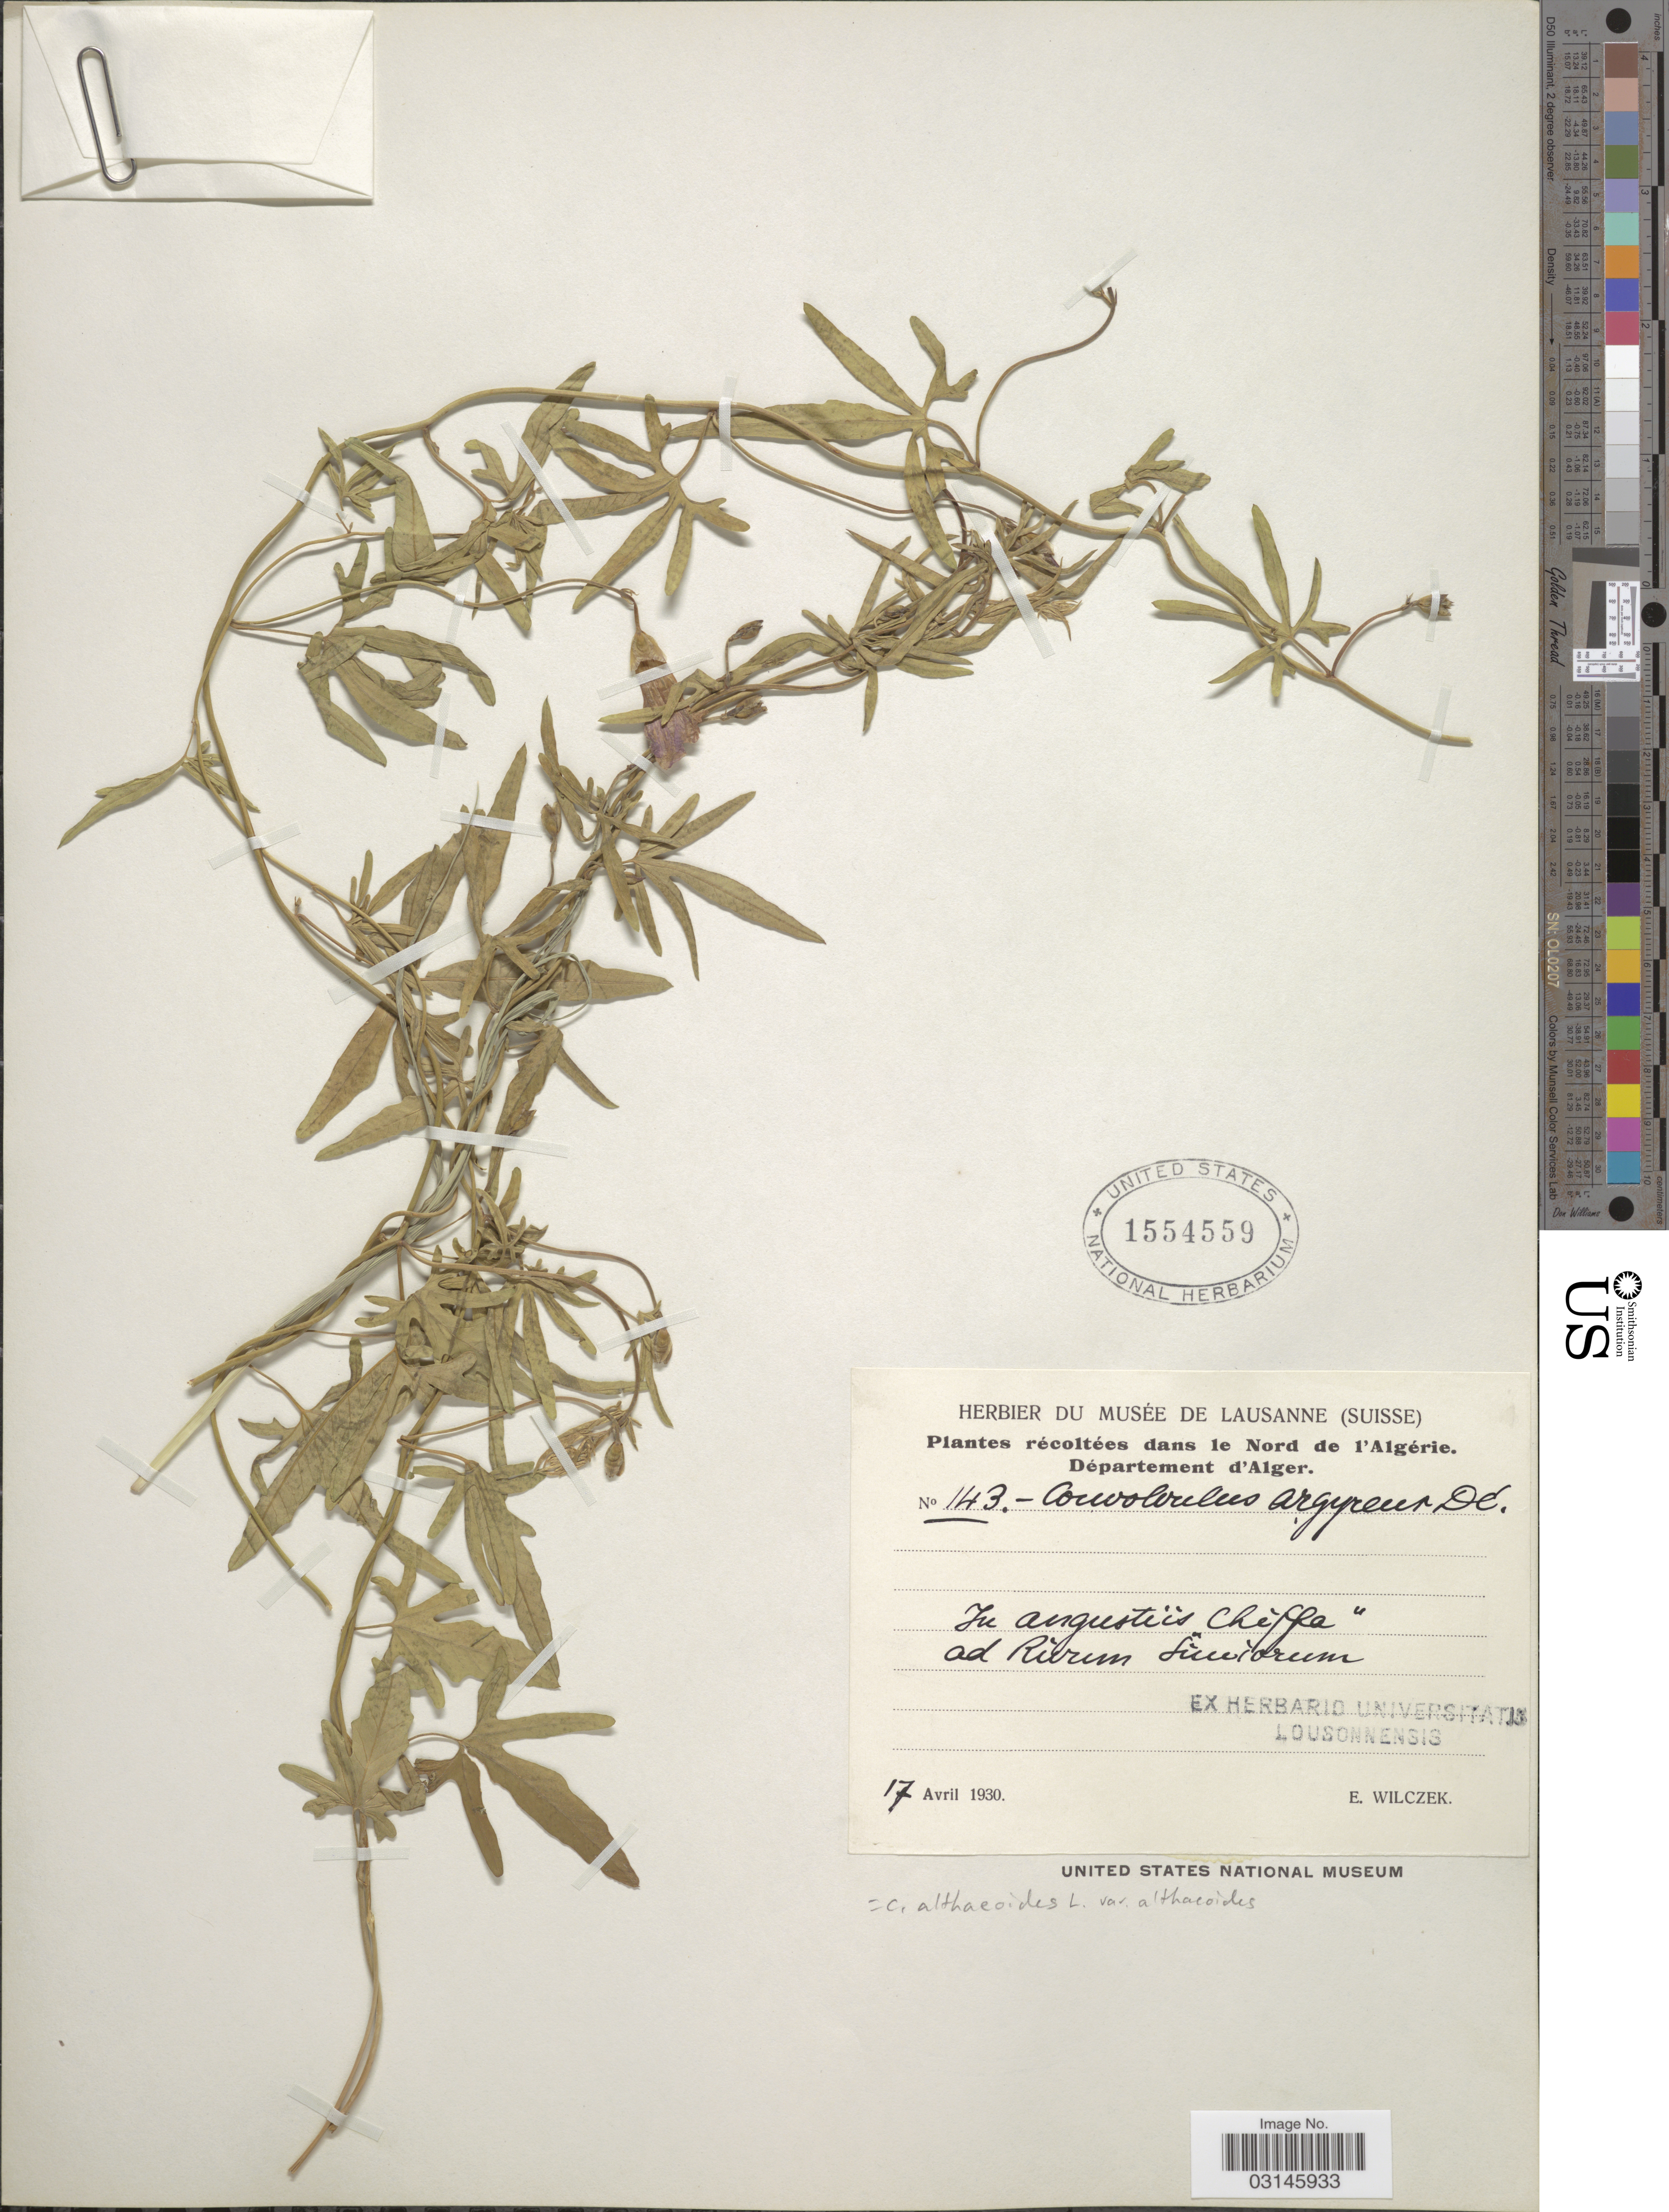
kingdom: Plantae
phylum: Tracheophyta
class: Magnoliopsida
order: Solanales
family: Convolvulaceae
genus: Convolvulus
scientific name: Convolvulus althaeoides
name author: L.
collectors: E. Wilczek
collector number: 143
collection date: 1930-04-17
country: Algeria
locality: Dans le Nord de l'Algérie. Département d'Alger. In angustiis "Chiffa" ad Rivum Simiorum.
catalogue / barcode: US 1554559